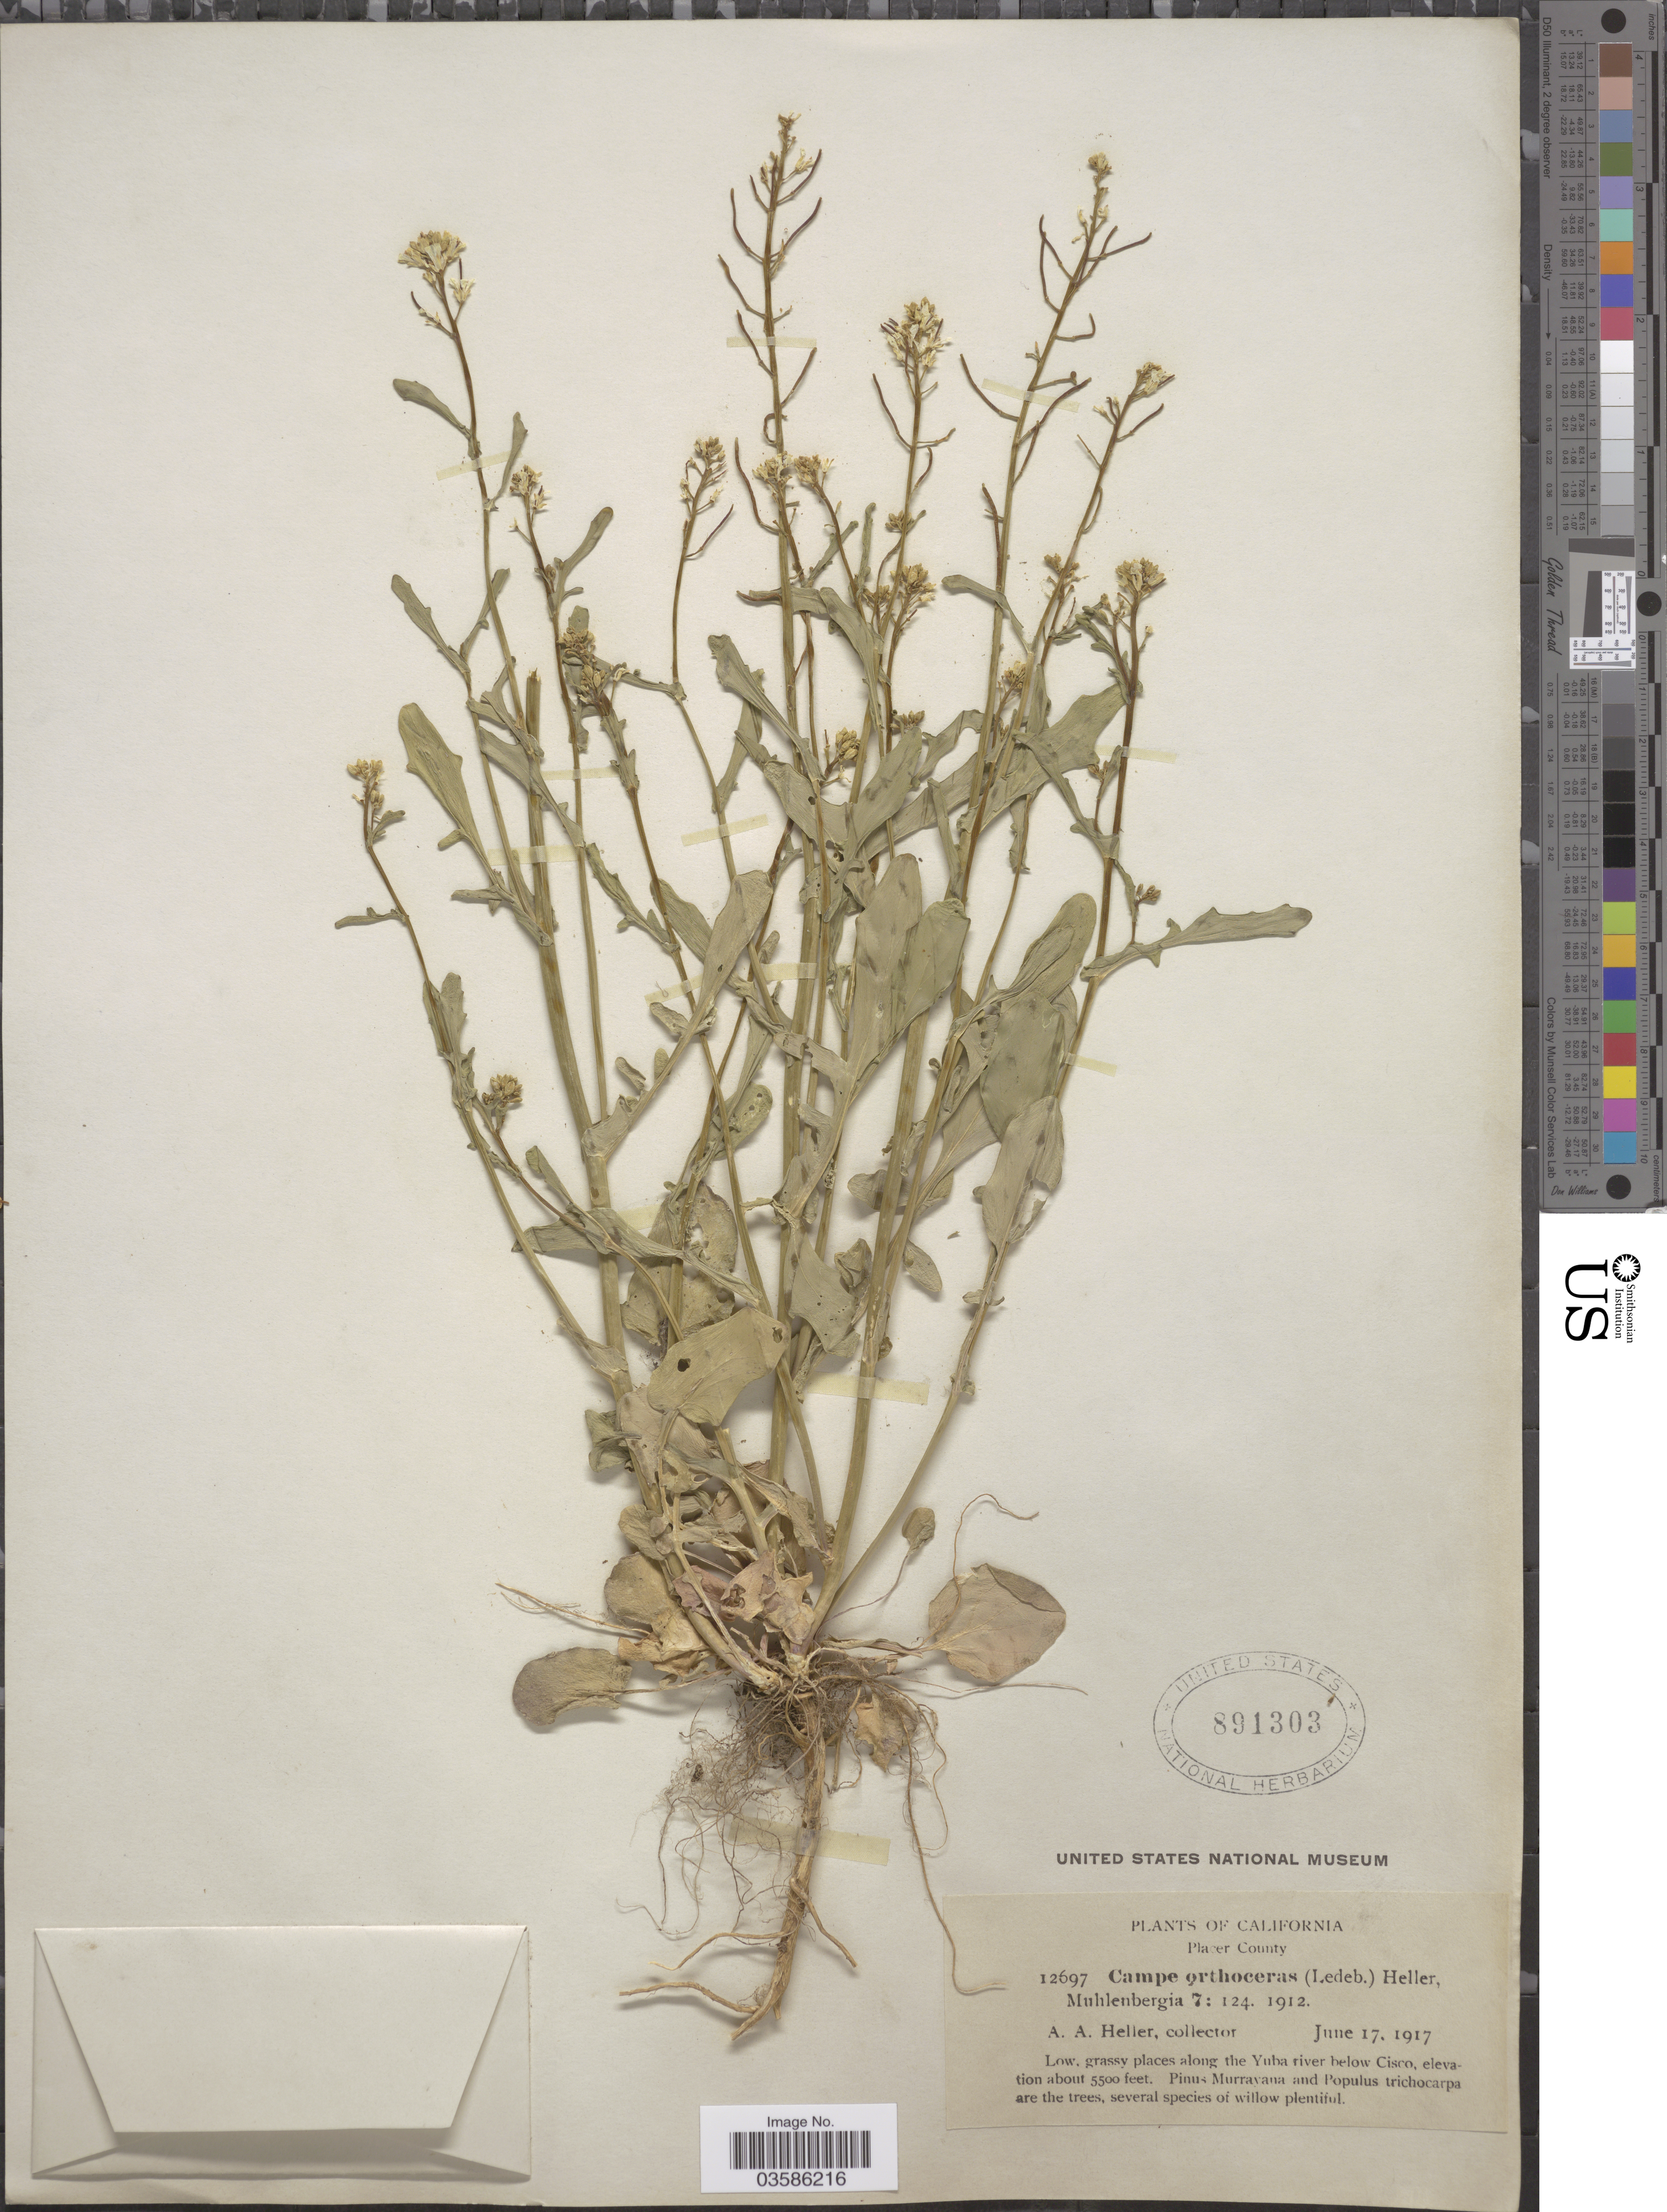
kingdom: Plantae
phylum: Tracheophyta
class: Magnoliopsida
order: Brassicales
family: Brassicaceae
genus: Barbarea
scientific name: Barbarea orthoceras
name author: Ledeb.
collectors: A. A. Heller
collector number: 12697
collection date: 1917-06-17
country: United States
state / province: California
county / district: Placer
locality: Placer County. Along the Yuba river below Cisco.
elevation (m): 1676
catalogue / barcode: US 891303